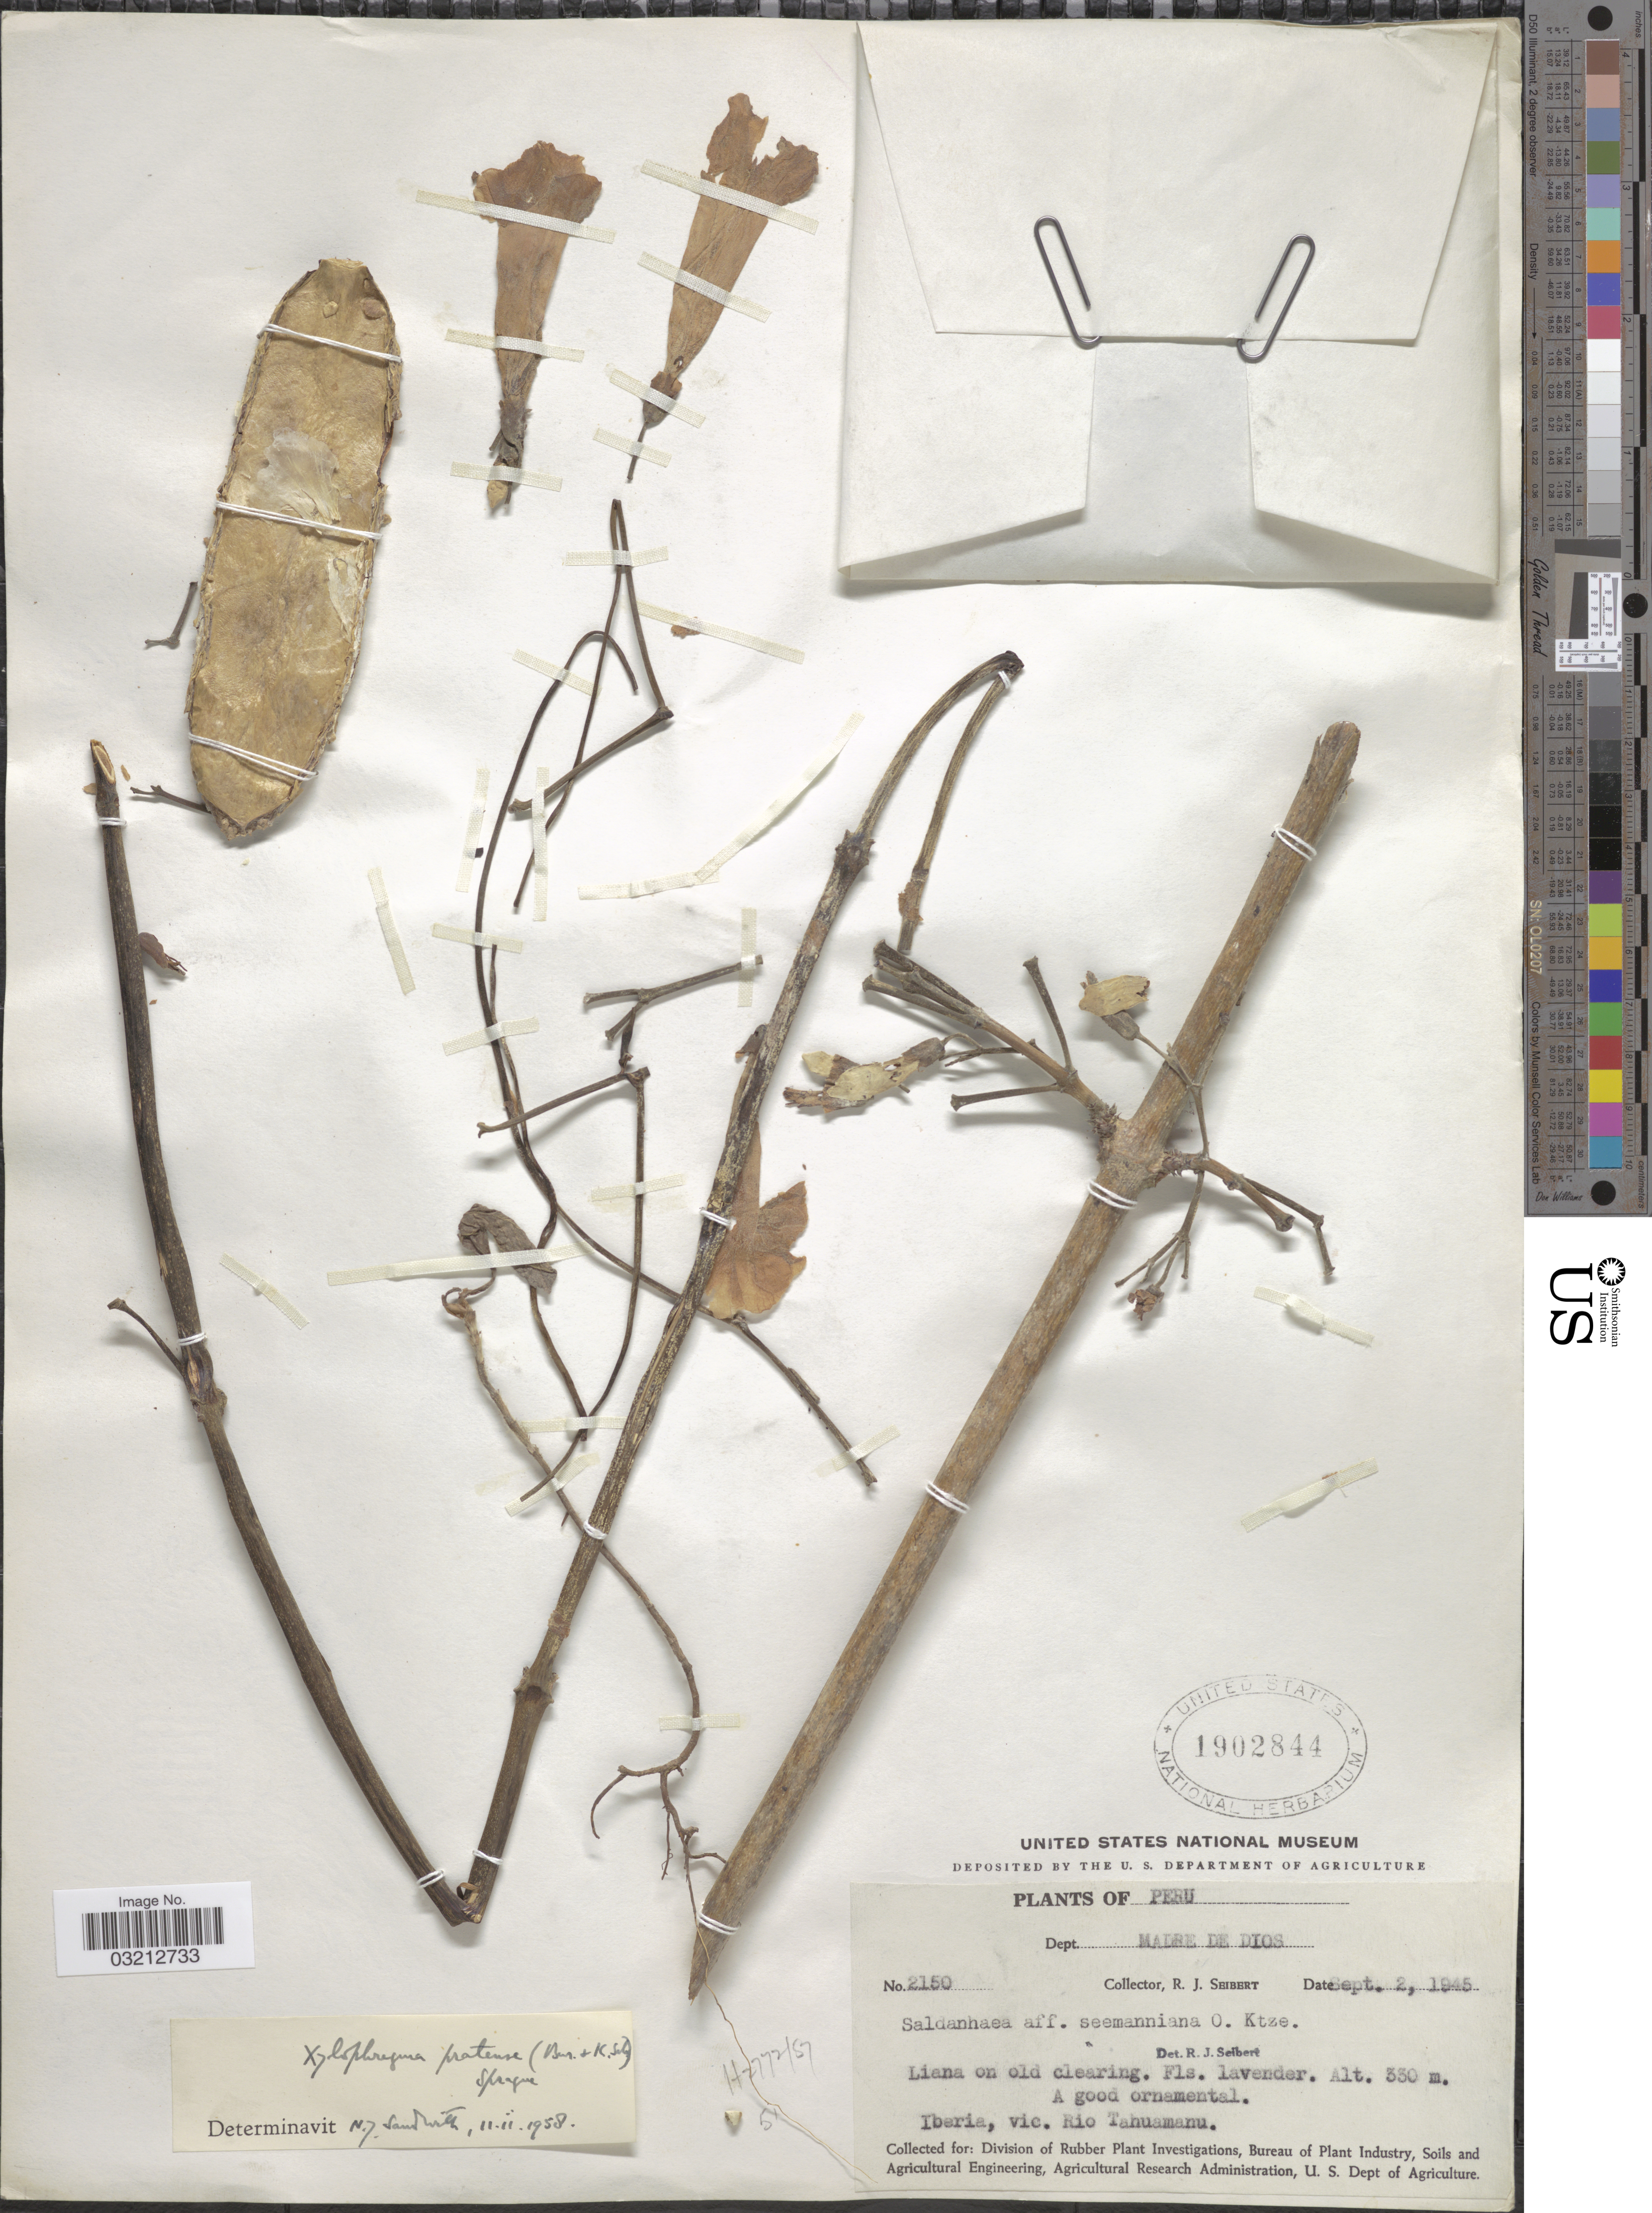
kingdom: Plantae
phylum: Tracheophyta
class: Magnoliopsida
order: Lamiales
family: Bignoniaceae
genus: Xylophragma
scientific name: Xylophragma pratense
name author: (Bureau & K. Schum.) Sprague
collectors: R. J. Seibert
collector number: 2150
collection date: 1945-09-02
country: Peru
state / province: Madre de Dios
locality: Dept. Madre de Dios. Iberia, vic. Rio Tahuamanu.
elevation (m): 330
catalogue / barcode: US 1902844